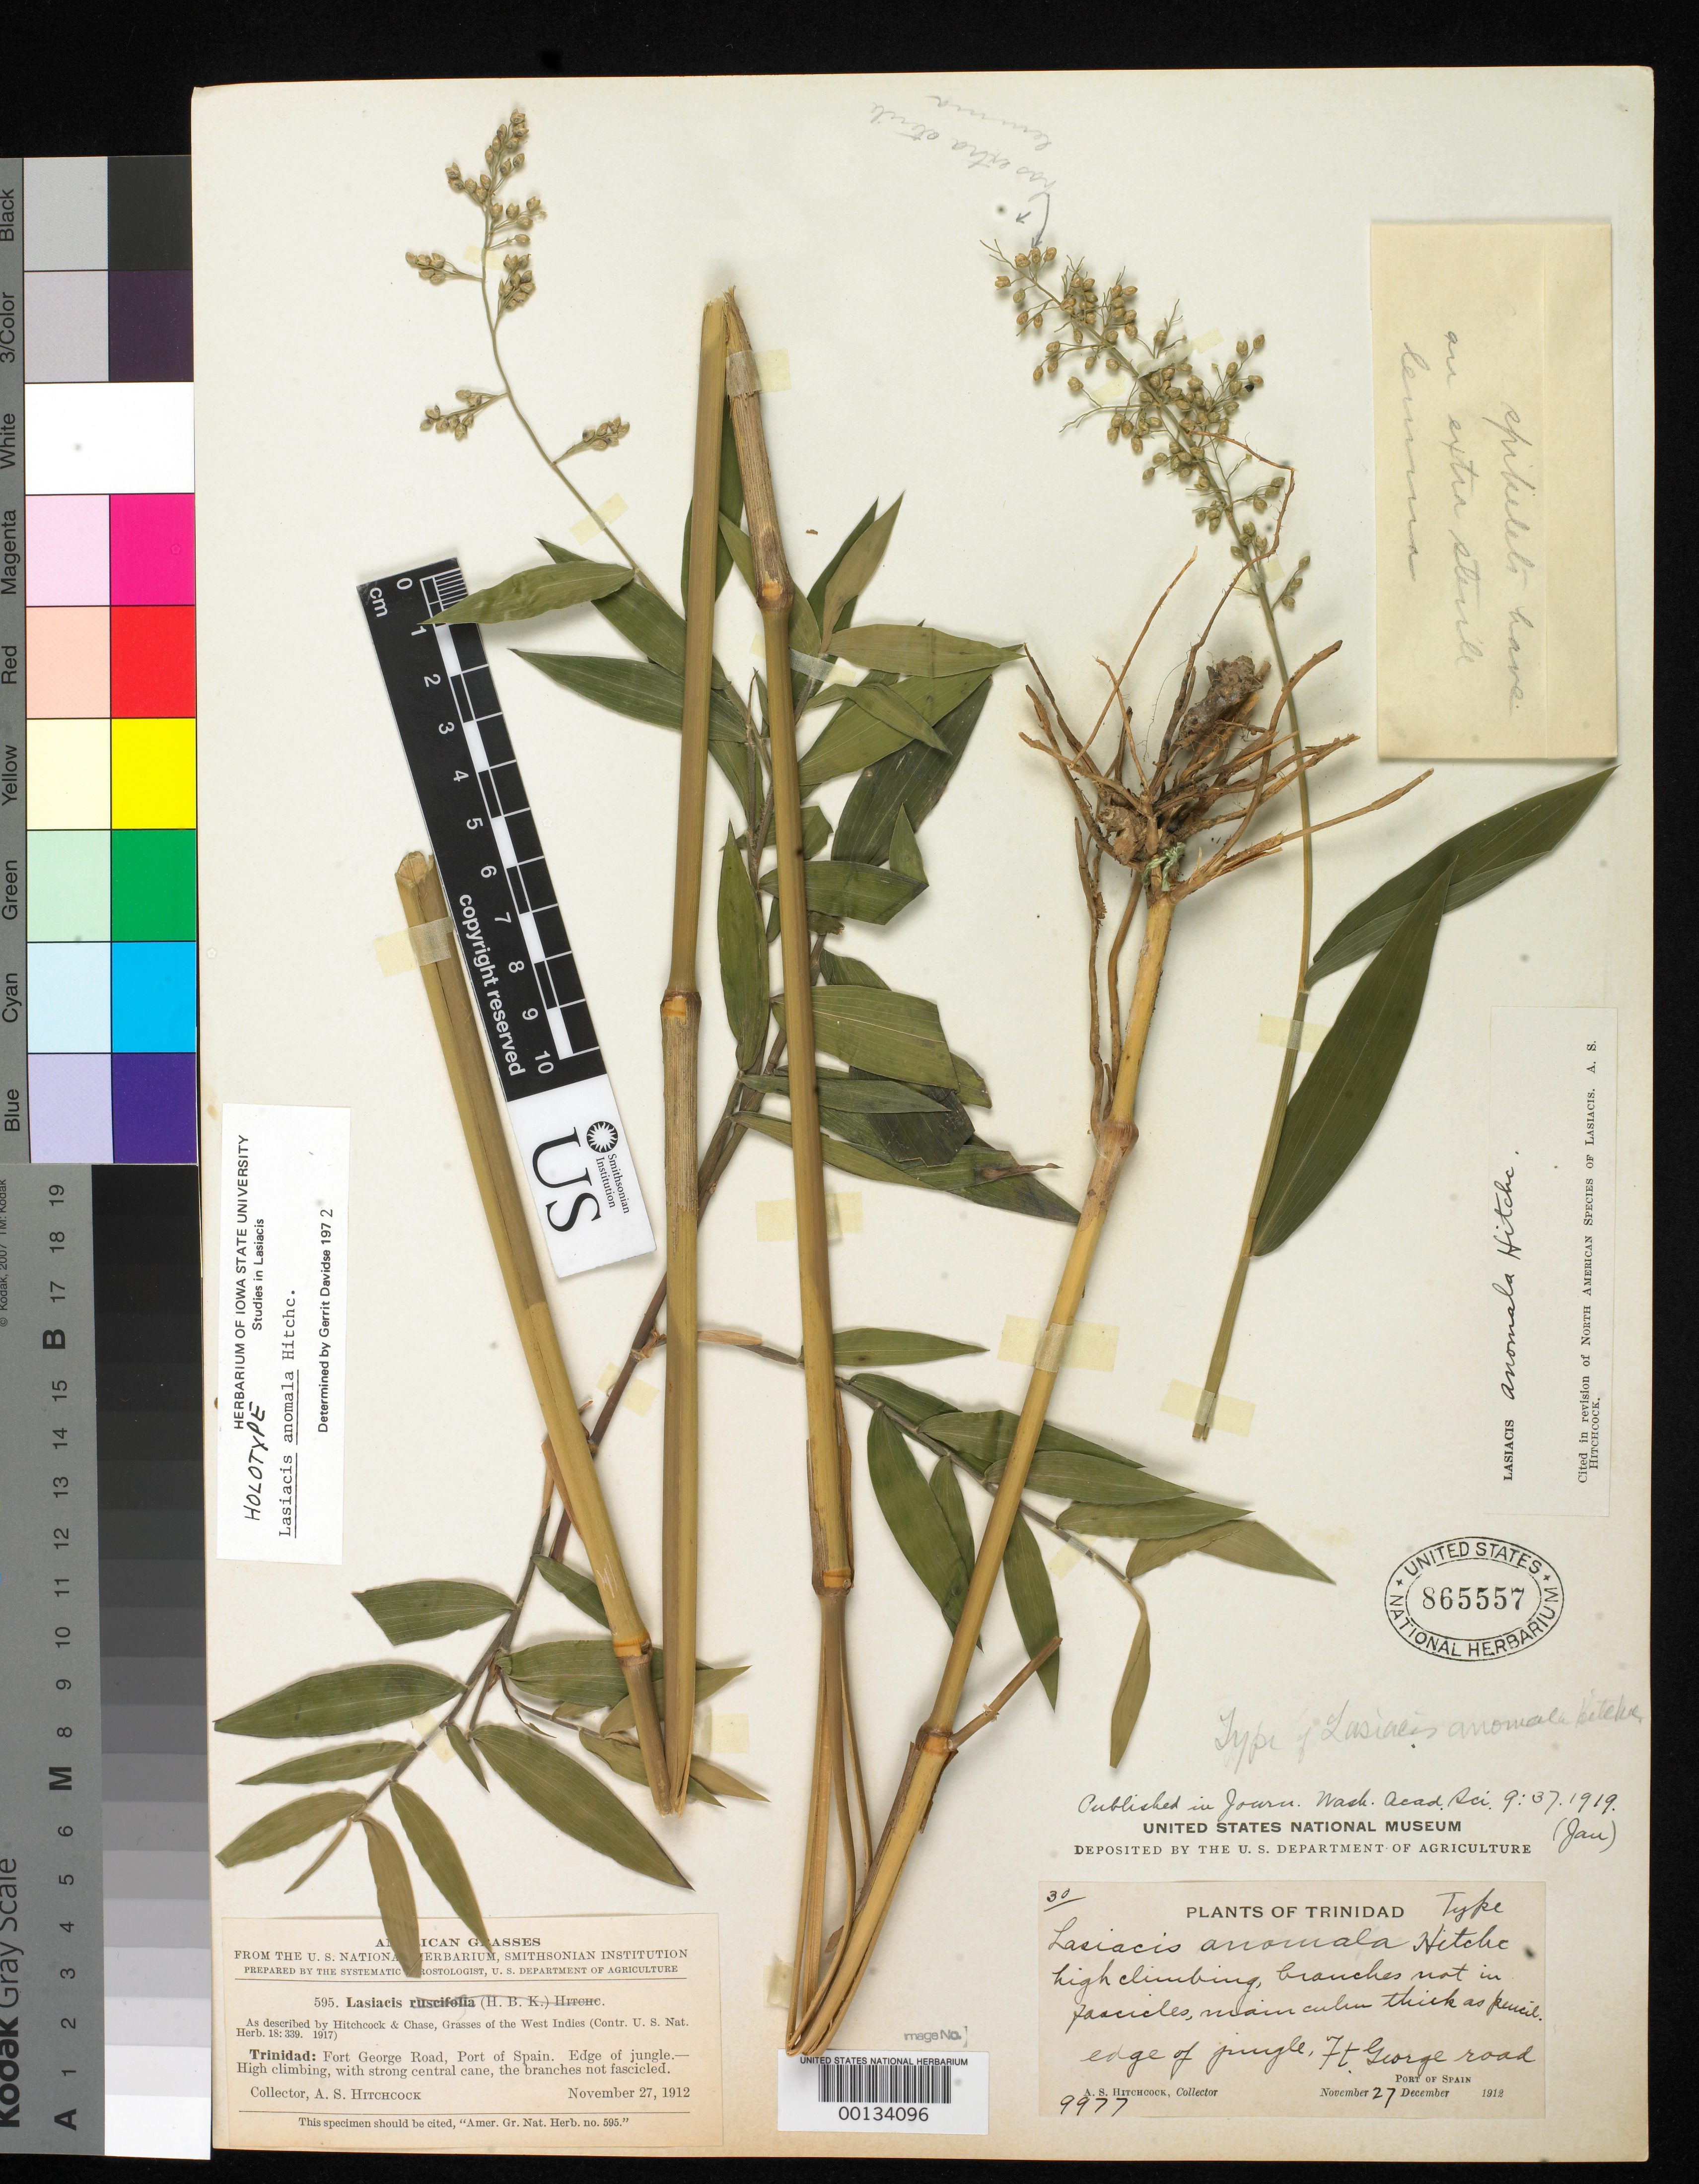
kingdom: Plantae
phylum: Tracheophyta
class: Liliopsida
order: Poales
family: Poaceae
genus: Lasiacis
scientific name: Lasiacis anomala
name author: Hitchc.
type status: Holotype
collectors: A. S. Hitchcock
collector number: Amer. Gr. Nat. Herb. 595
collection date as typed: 27 Nov 1912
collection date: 1912-11-27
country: Trinidad and Tobago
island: Trinidad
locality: Fort George Rd., Port of Spain.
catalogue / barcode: US 865557